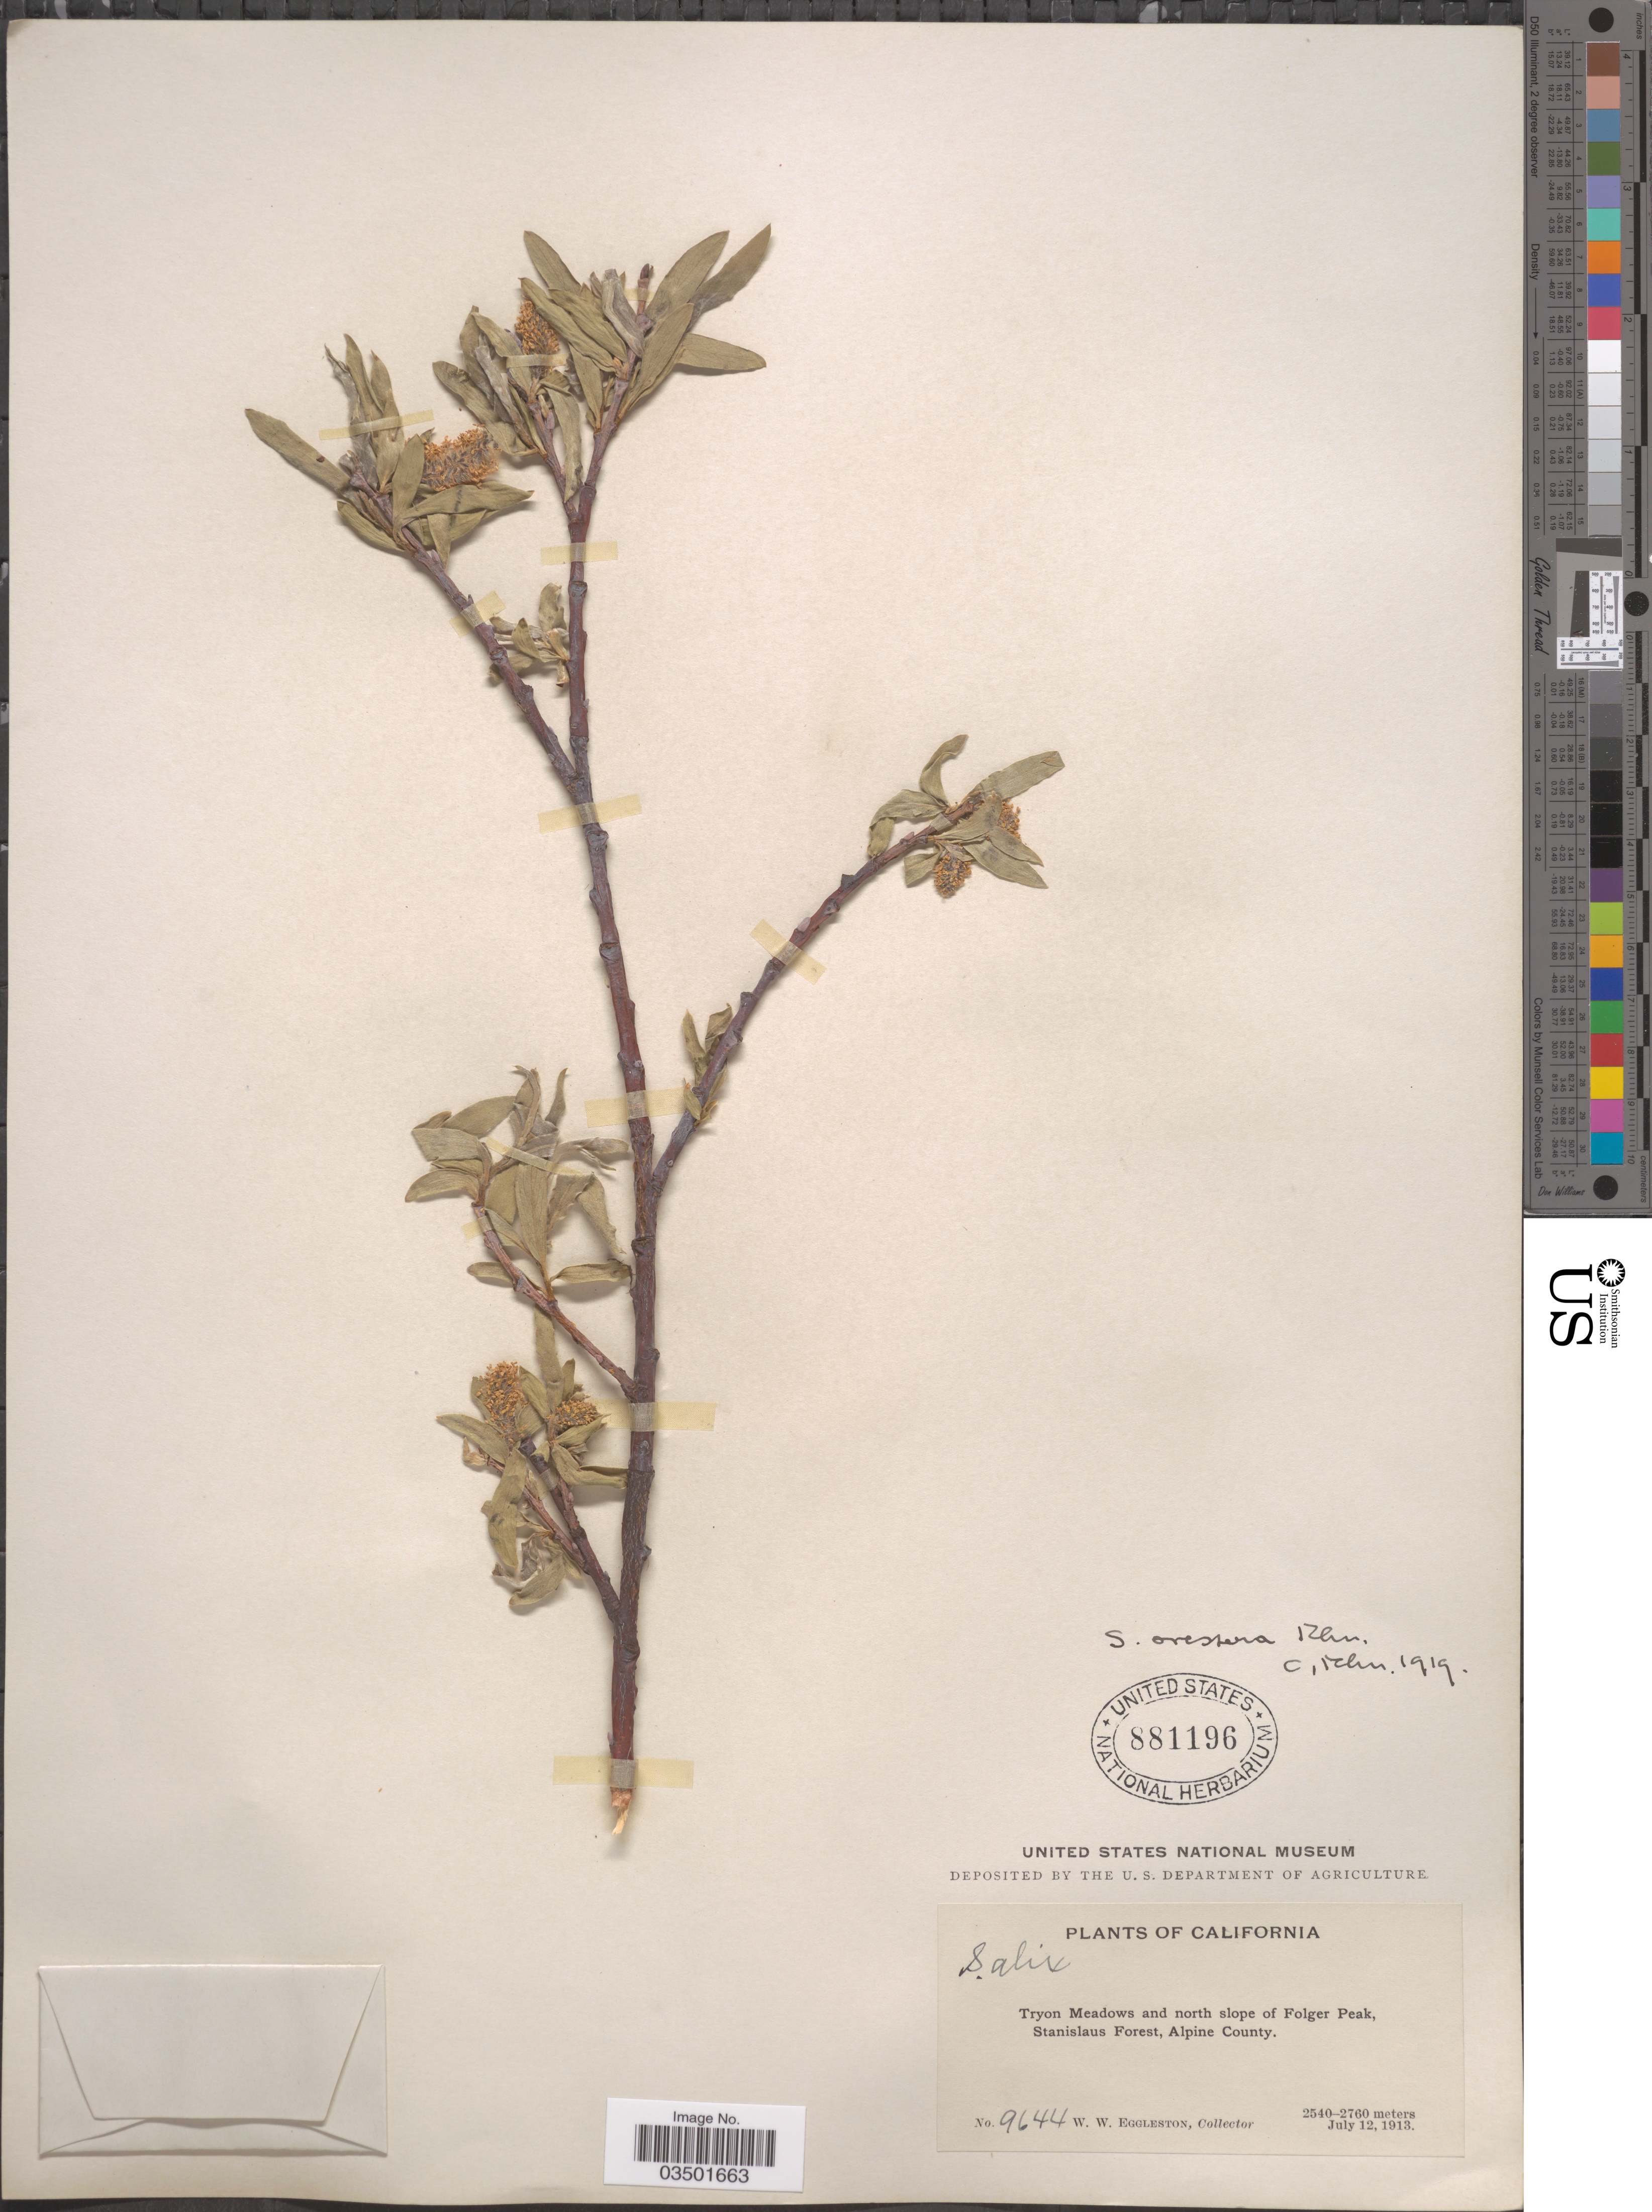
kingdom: Plantae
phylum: Tracheophyta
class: Magnoliopsida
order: Malpighiales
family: Salicaceae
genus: Salix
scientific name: Salix orestera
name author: C.K. Schneid.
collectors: W. W. Eggleston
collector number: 9644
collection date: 1913-07-12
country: United States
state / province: California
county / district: Alpine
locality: Tryon Meadows and north slope of Folger Peak, Stanislaus Forest, Alpine County.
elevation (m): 2540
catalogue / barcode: US 881196